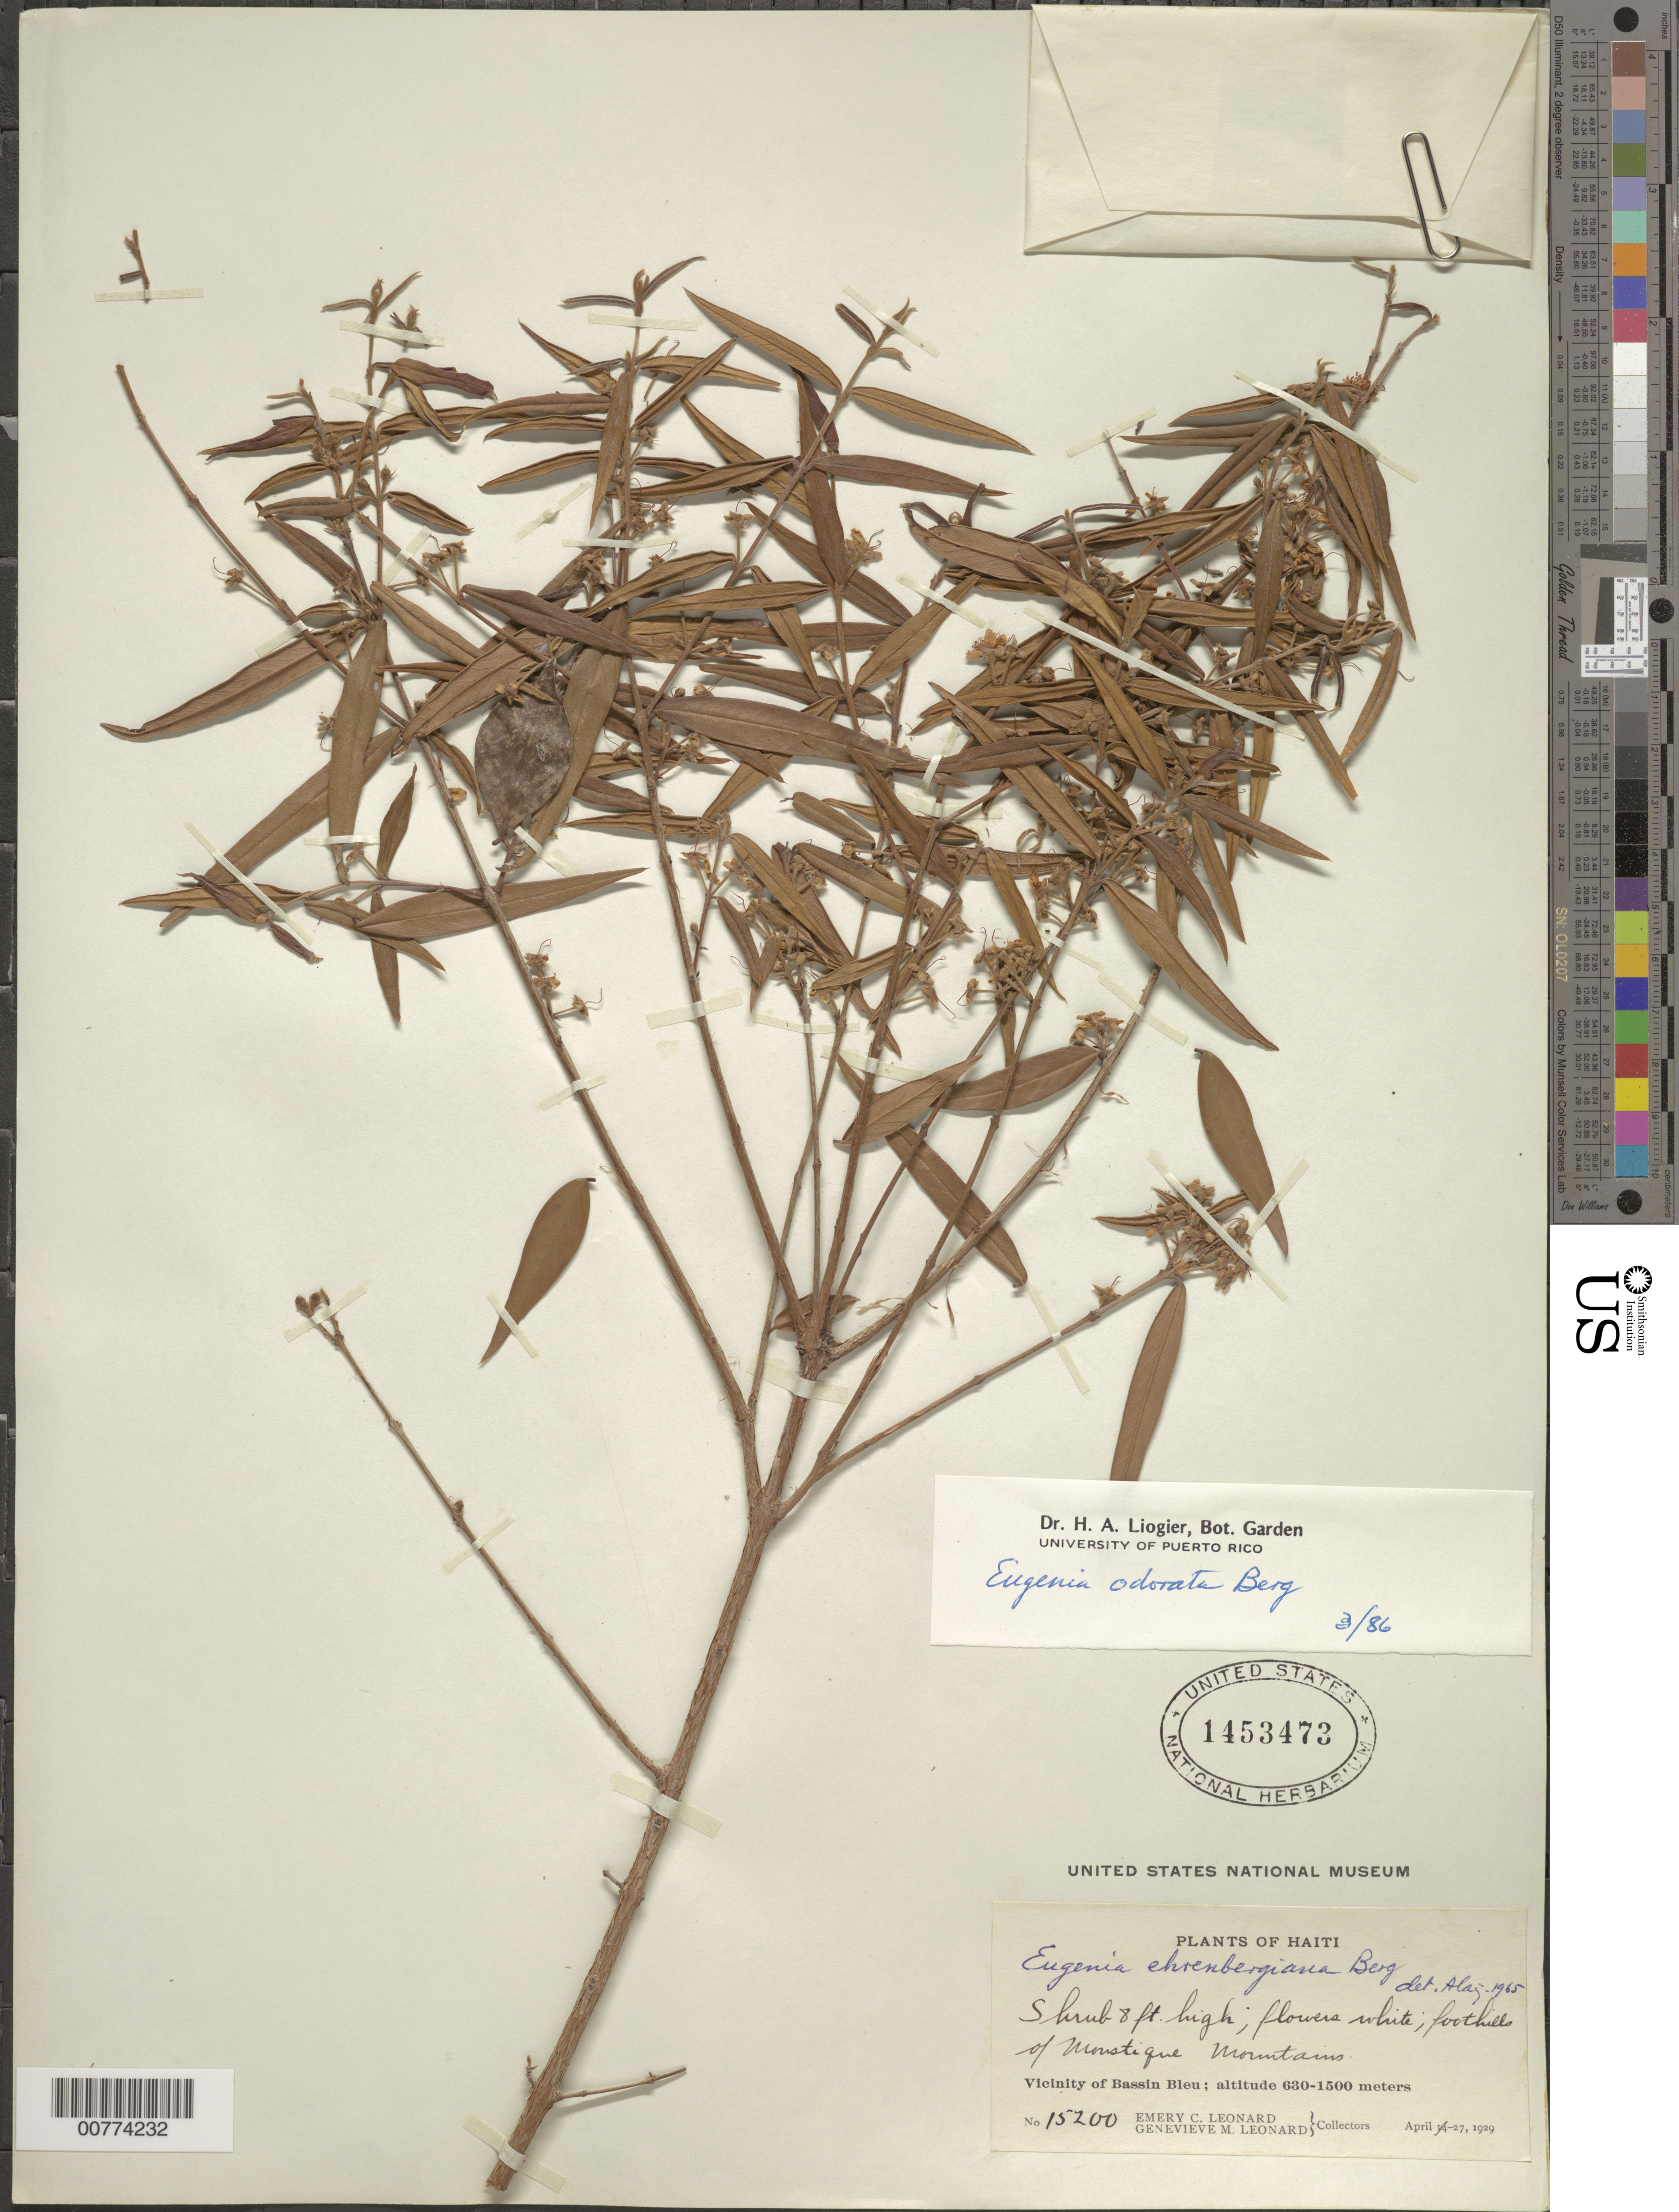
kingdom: Plantae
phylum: Tracheophyta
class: Magnoliopsida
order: Myrtales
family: Myrtaceae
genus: Eugenia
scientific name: Eugenia isabeliana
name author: Kiaersk.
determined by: Liogier, Alain H.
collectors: E. C. Leonard & G. M. Leonard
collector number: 15200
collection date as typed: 27 Apr 1929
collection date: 1929-04-27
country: Haiti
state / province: Nord-Ouest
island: Hispaniola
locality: Vicinity of Bassin Bleu, Moustique Mountains.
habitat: Foothills of mountains.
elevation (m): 630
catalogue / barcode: US 1453473